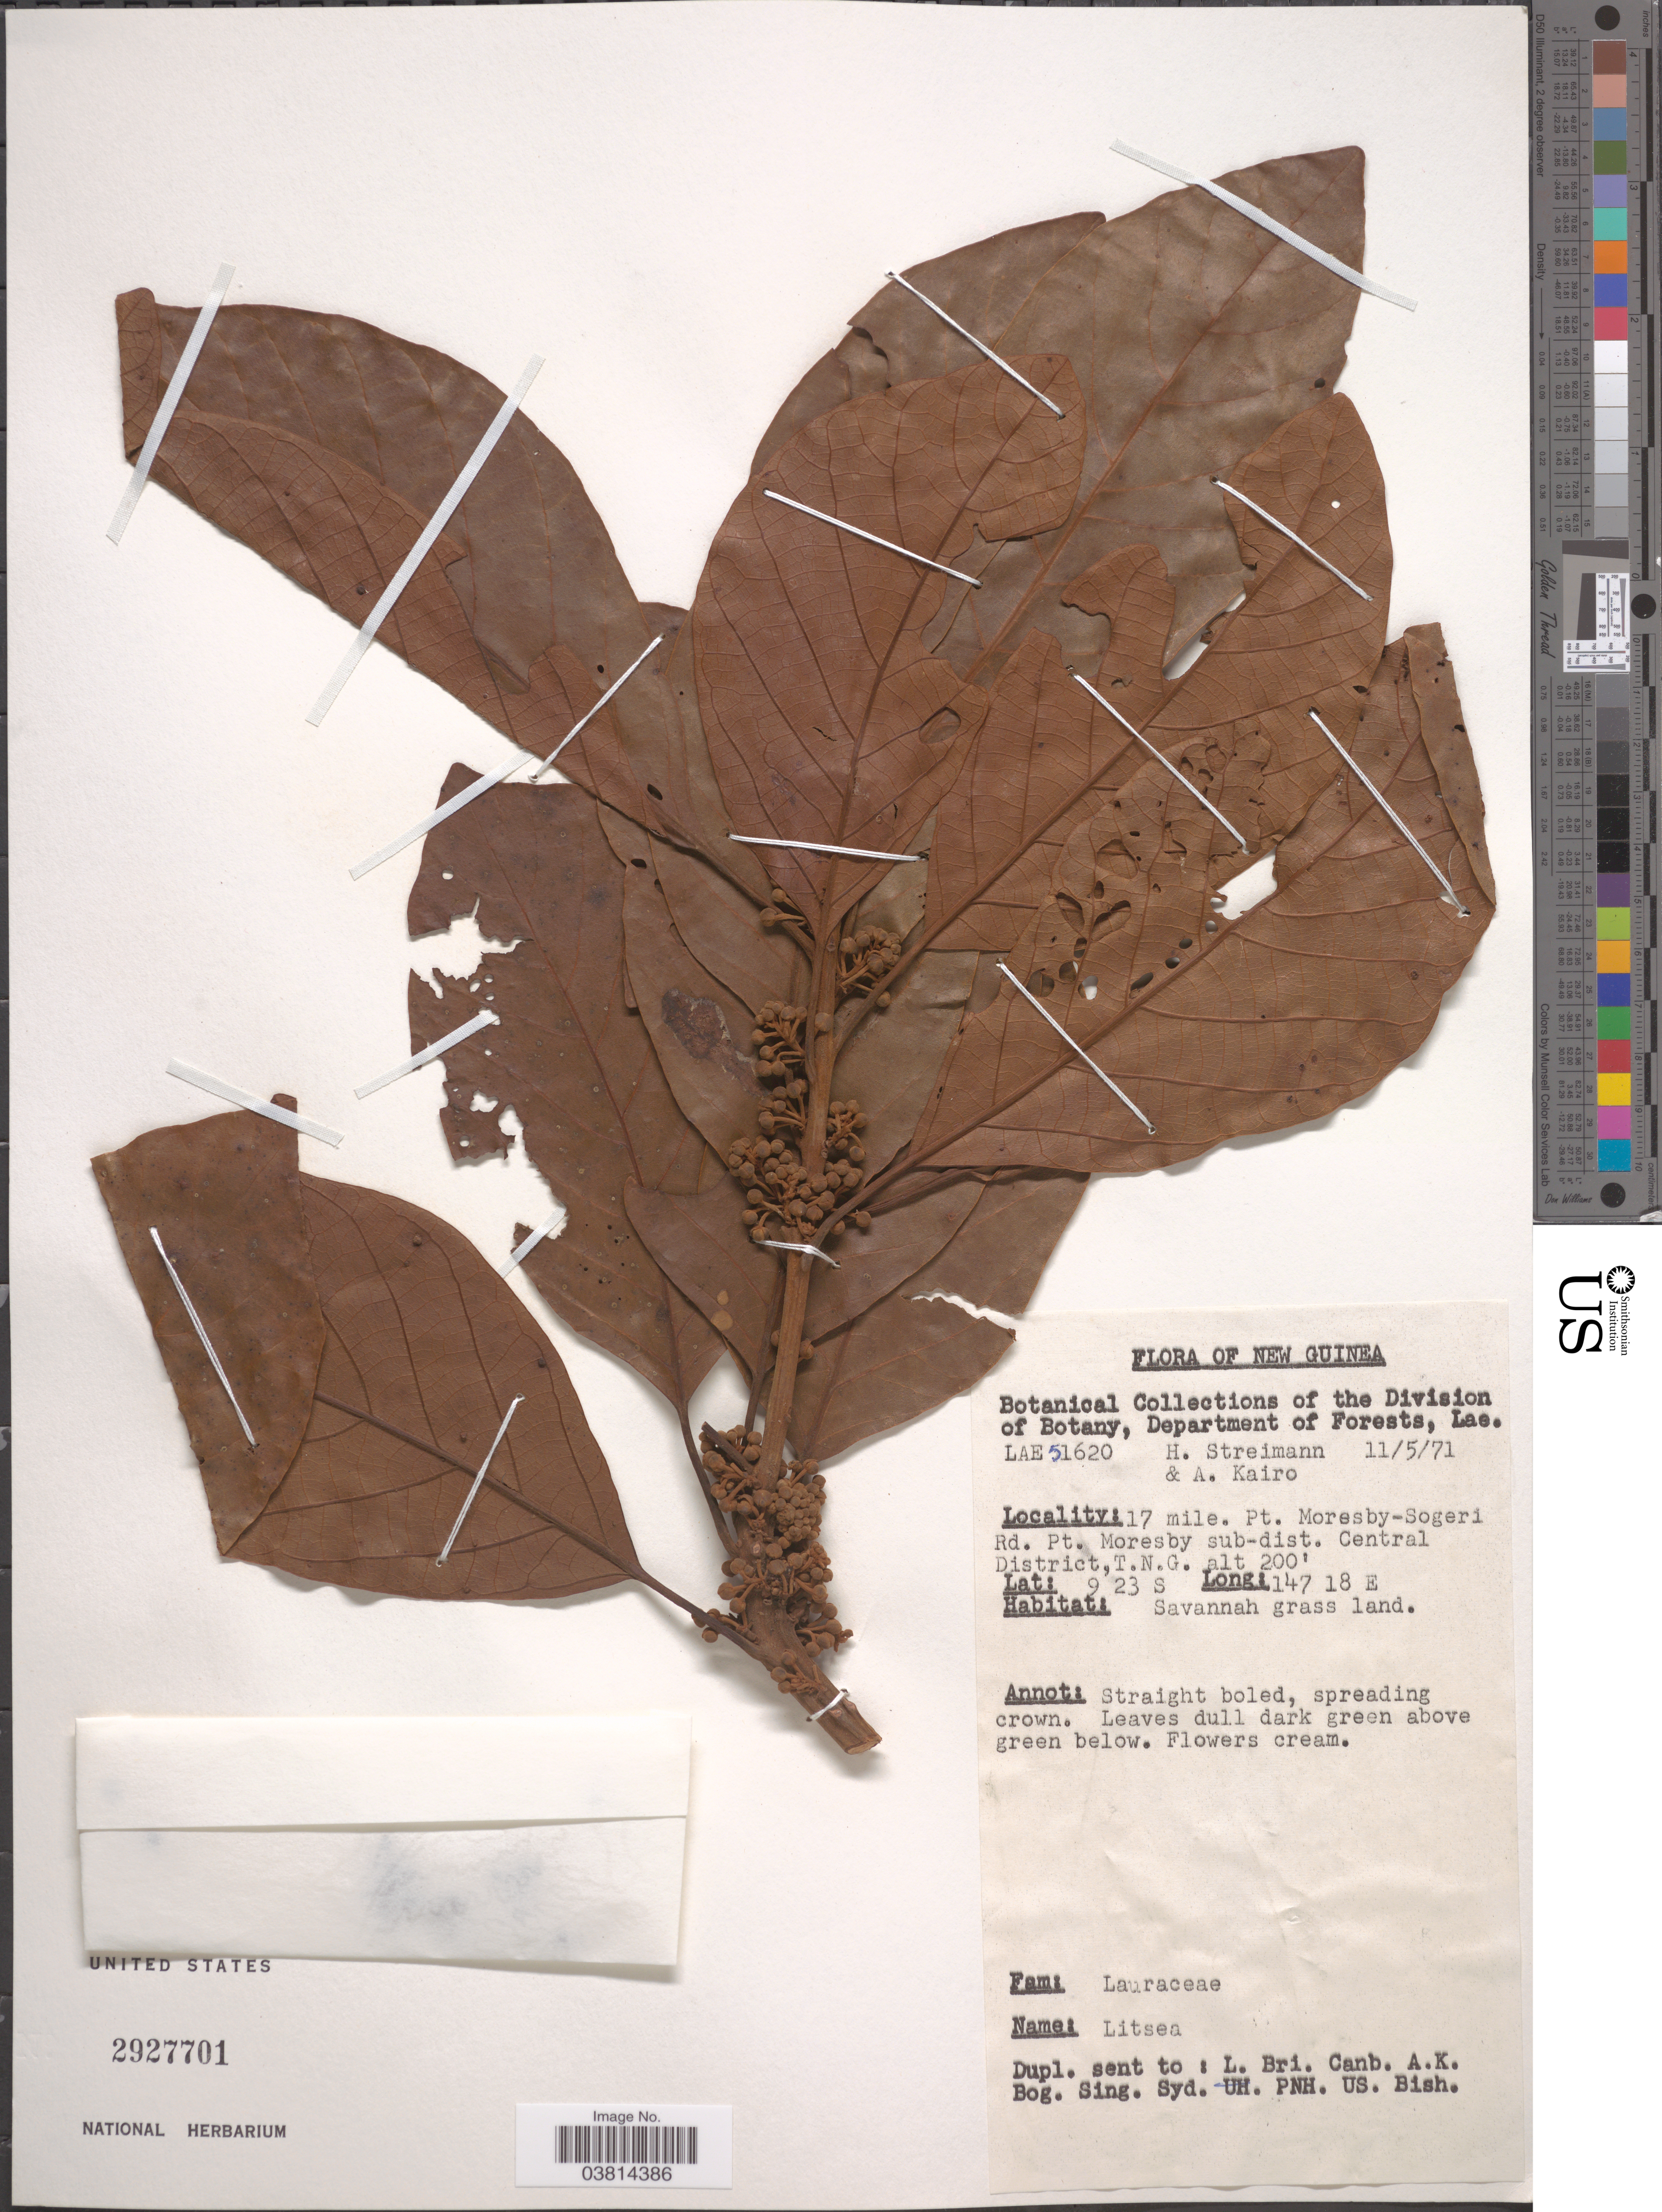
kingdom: Plantae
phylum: Tracheophyta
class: Magnoliopsida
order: Laurales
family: Lauraceae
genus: Litsea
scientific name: Litsea sp.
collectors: H. Streimann & A. Kairo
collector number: LAE51620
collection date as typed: Transcribed d/m/y: 11/5/71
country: Papua New Guinea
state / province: Central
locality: New Guinea. 17 mile. Pt. Moresby-Sogeri Rd. Pt. Moresby sub-dist. Central District, T.N.G.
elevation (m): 61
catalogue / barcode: US 2927701